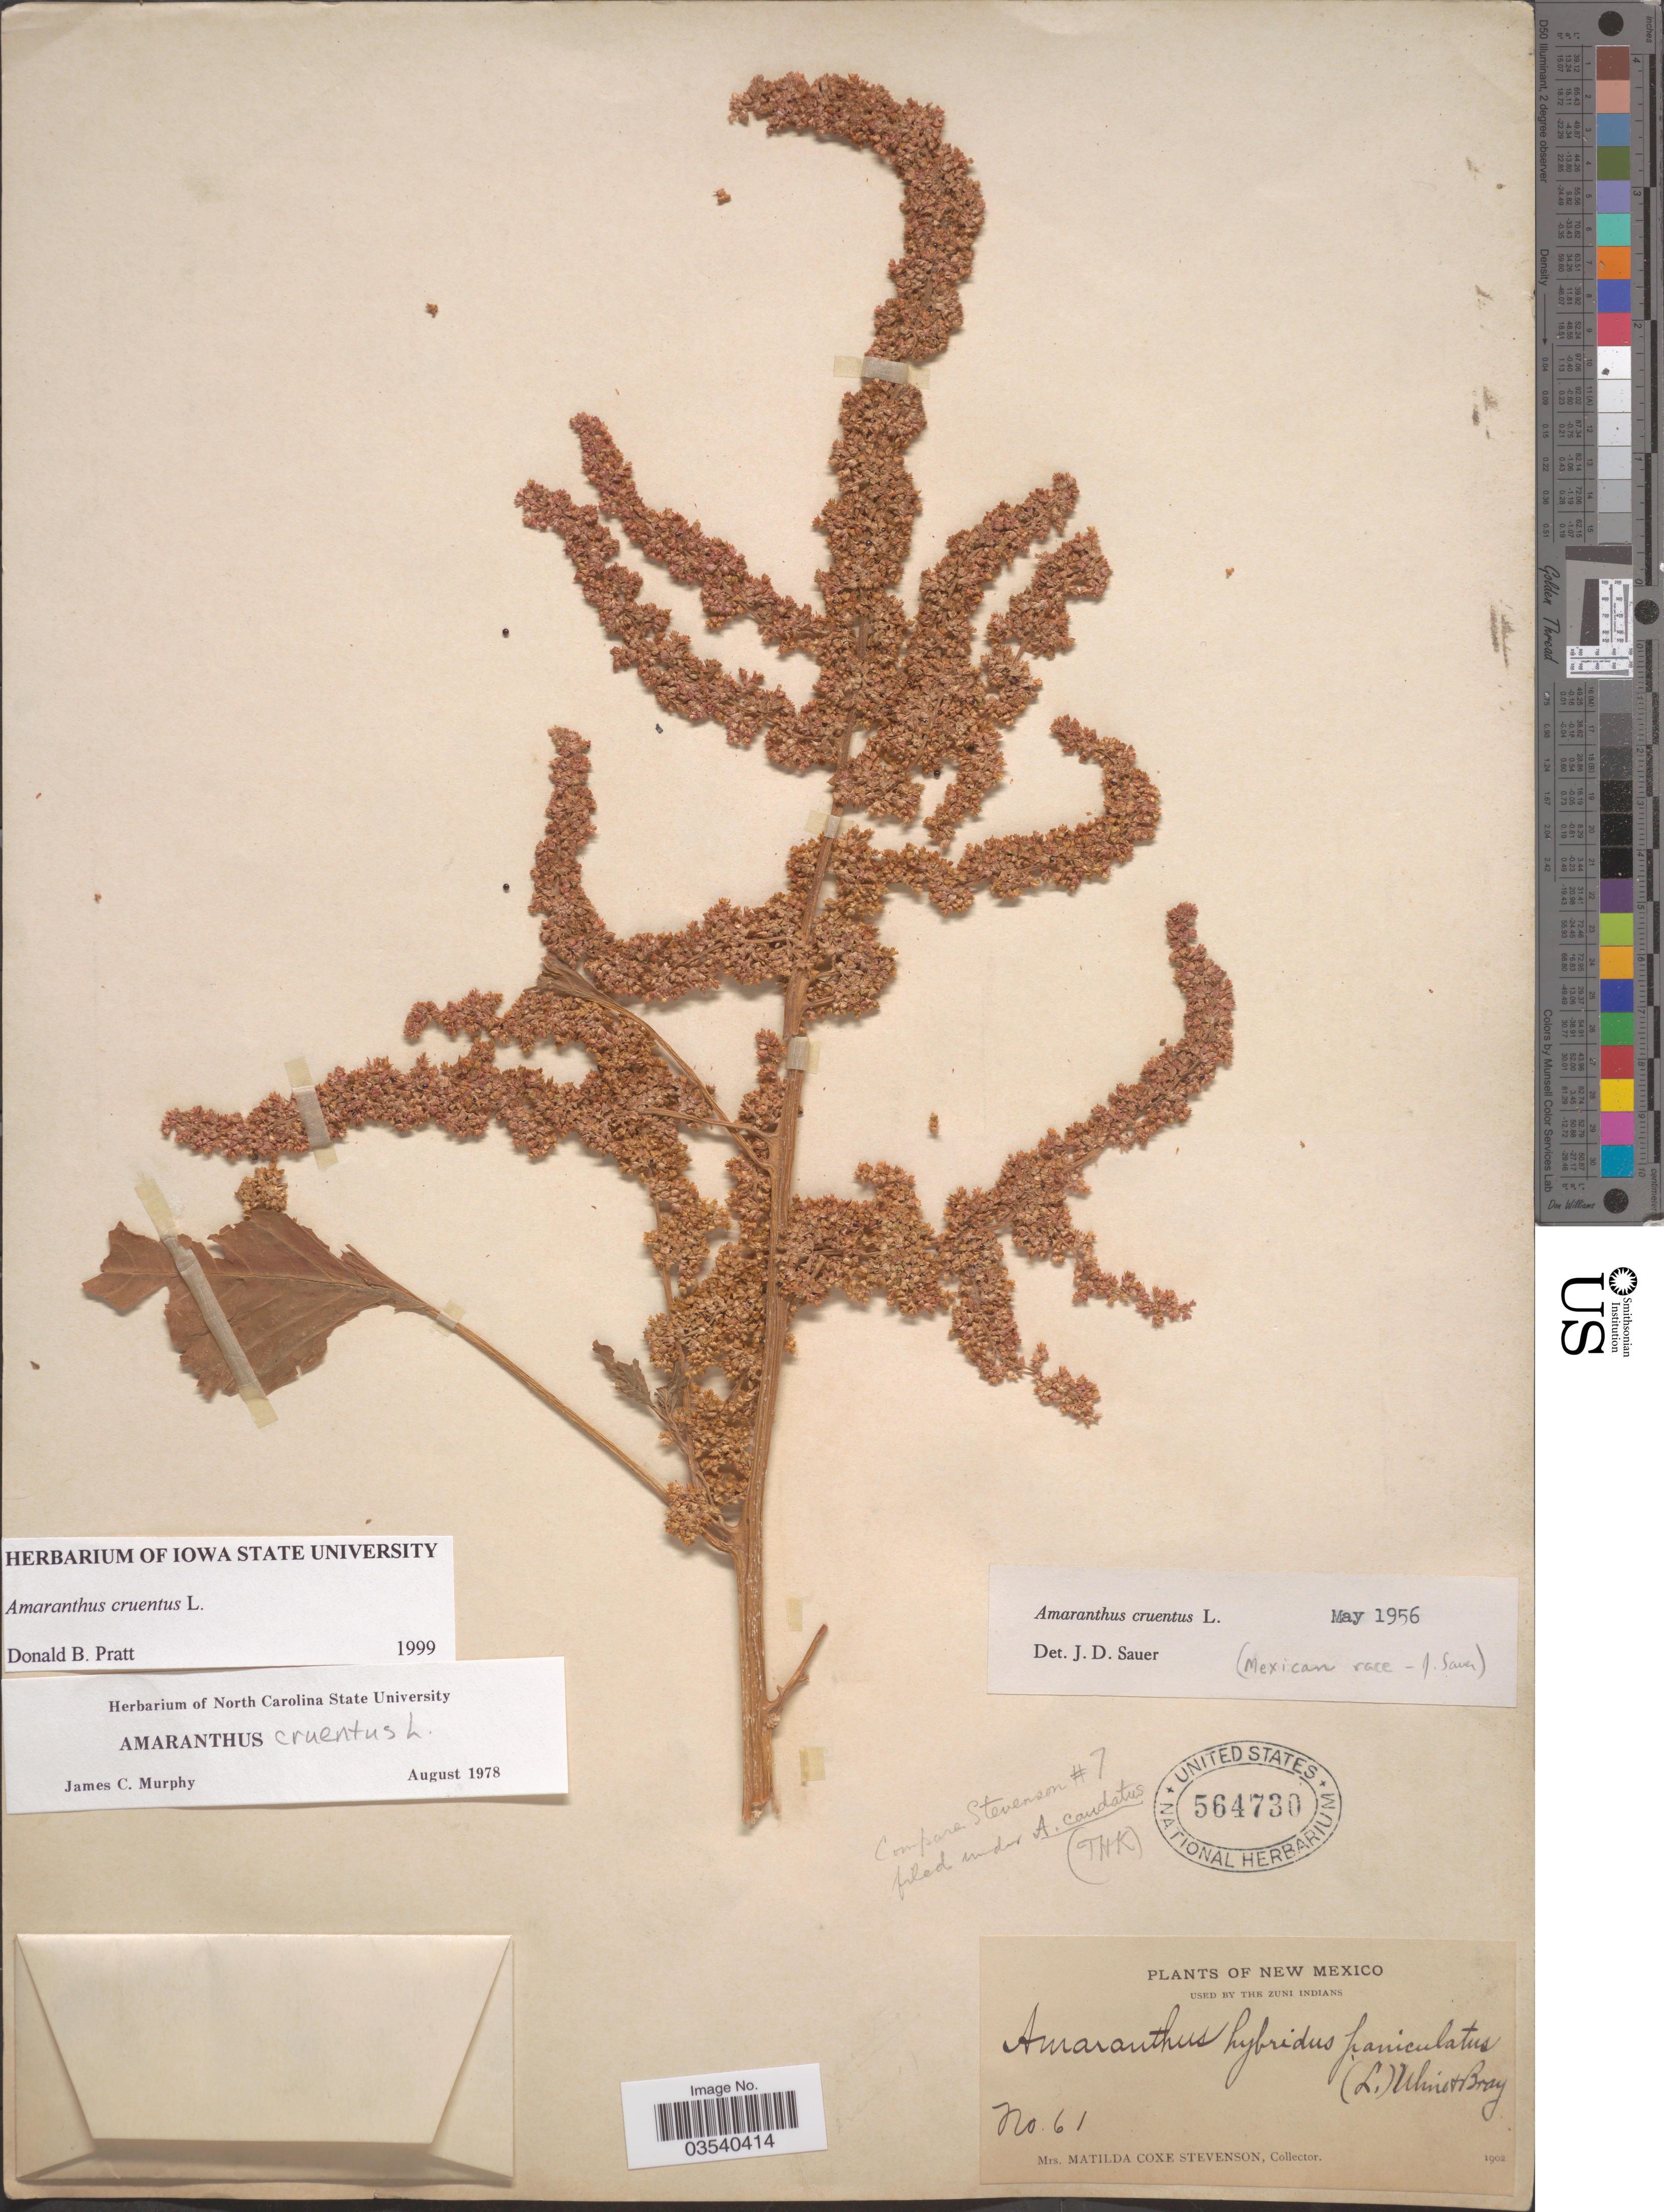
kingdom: Plantae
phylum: Tracheophyta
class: Magnoliopsida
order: Caryophyllales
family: Amaranthaceae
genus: Amaranthus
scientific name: Amaranthus cruentus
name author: L.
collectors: M. Stevenson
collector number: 61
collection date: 1902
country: United States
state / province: New Mexico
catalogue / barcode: US 564730